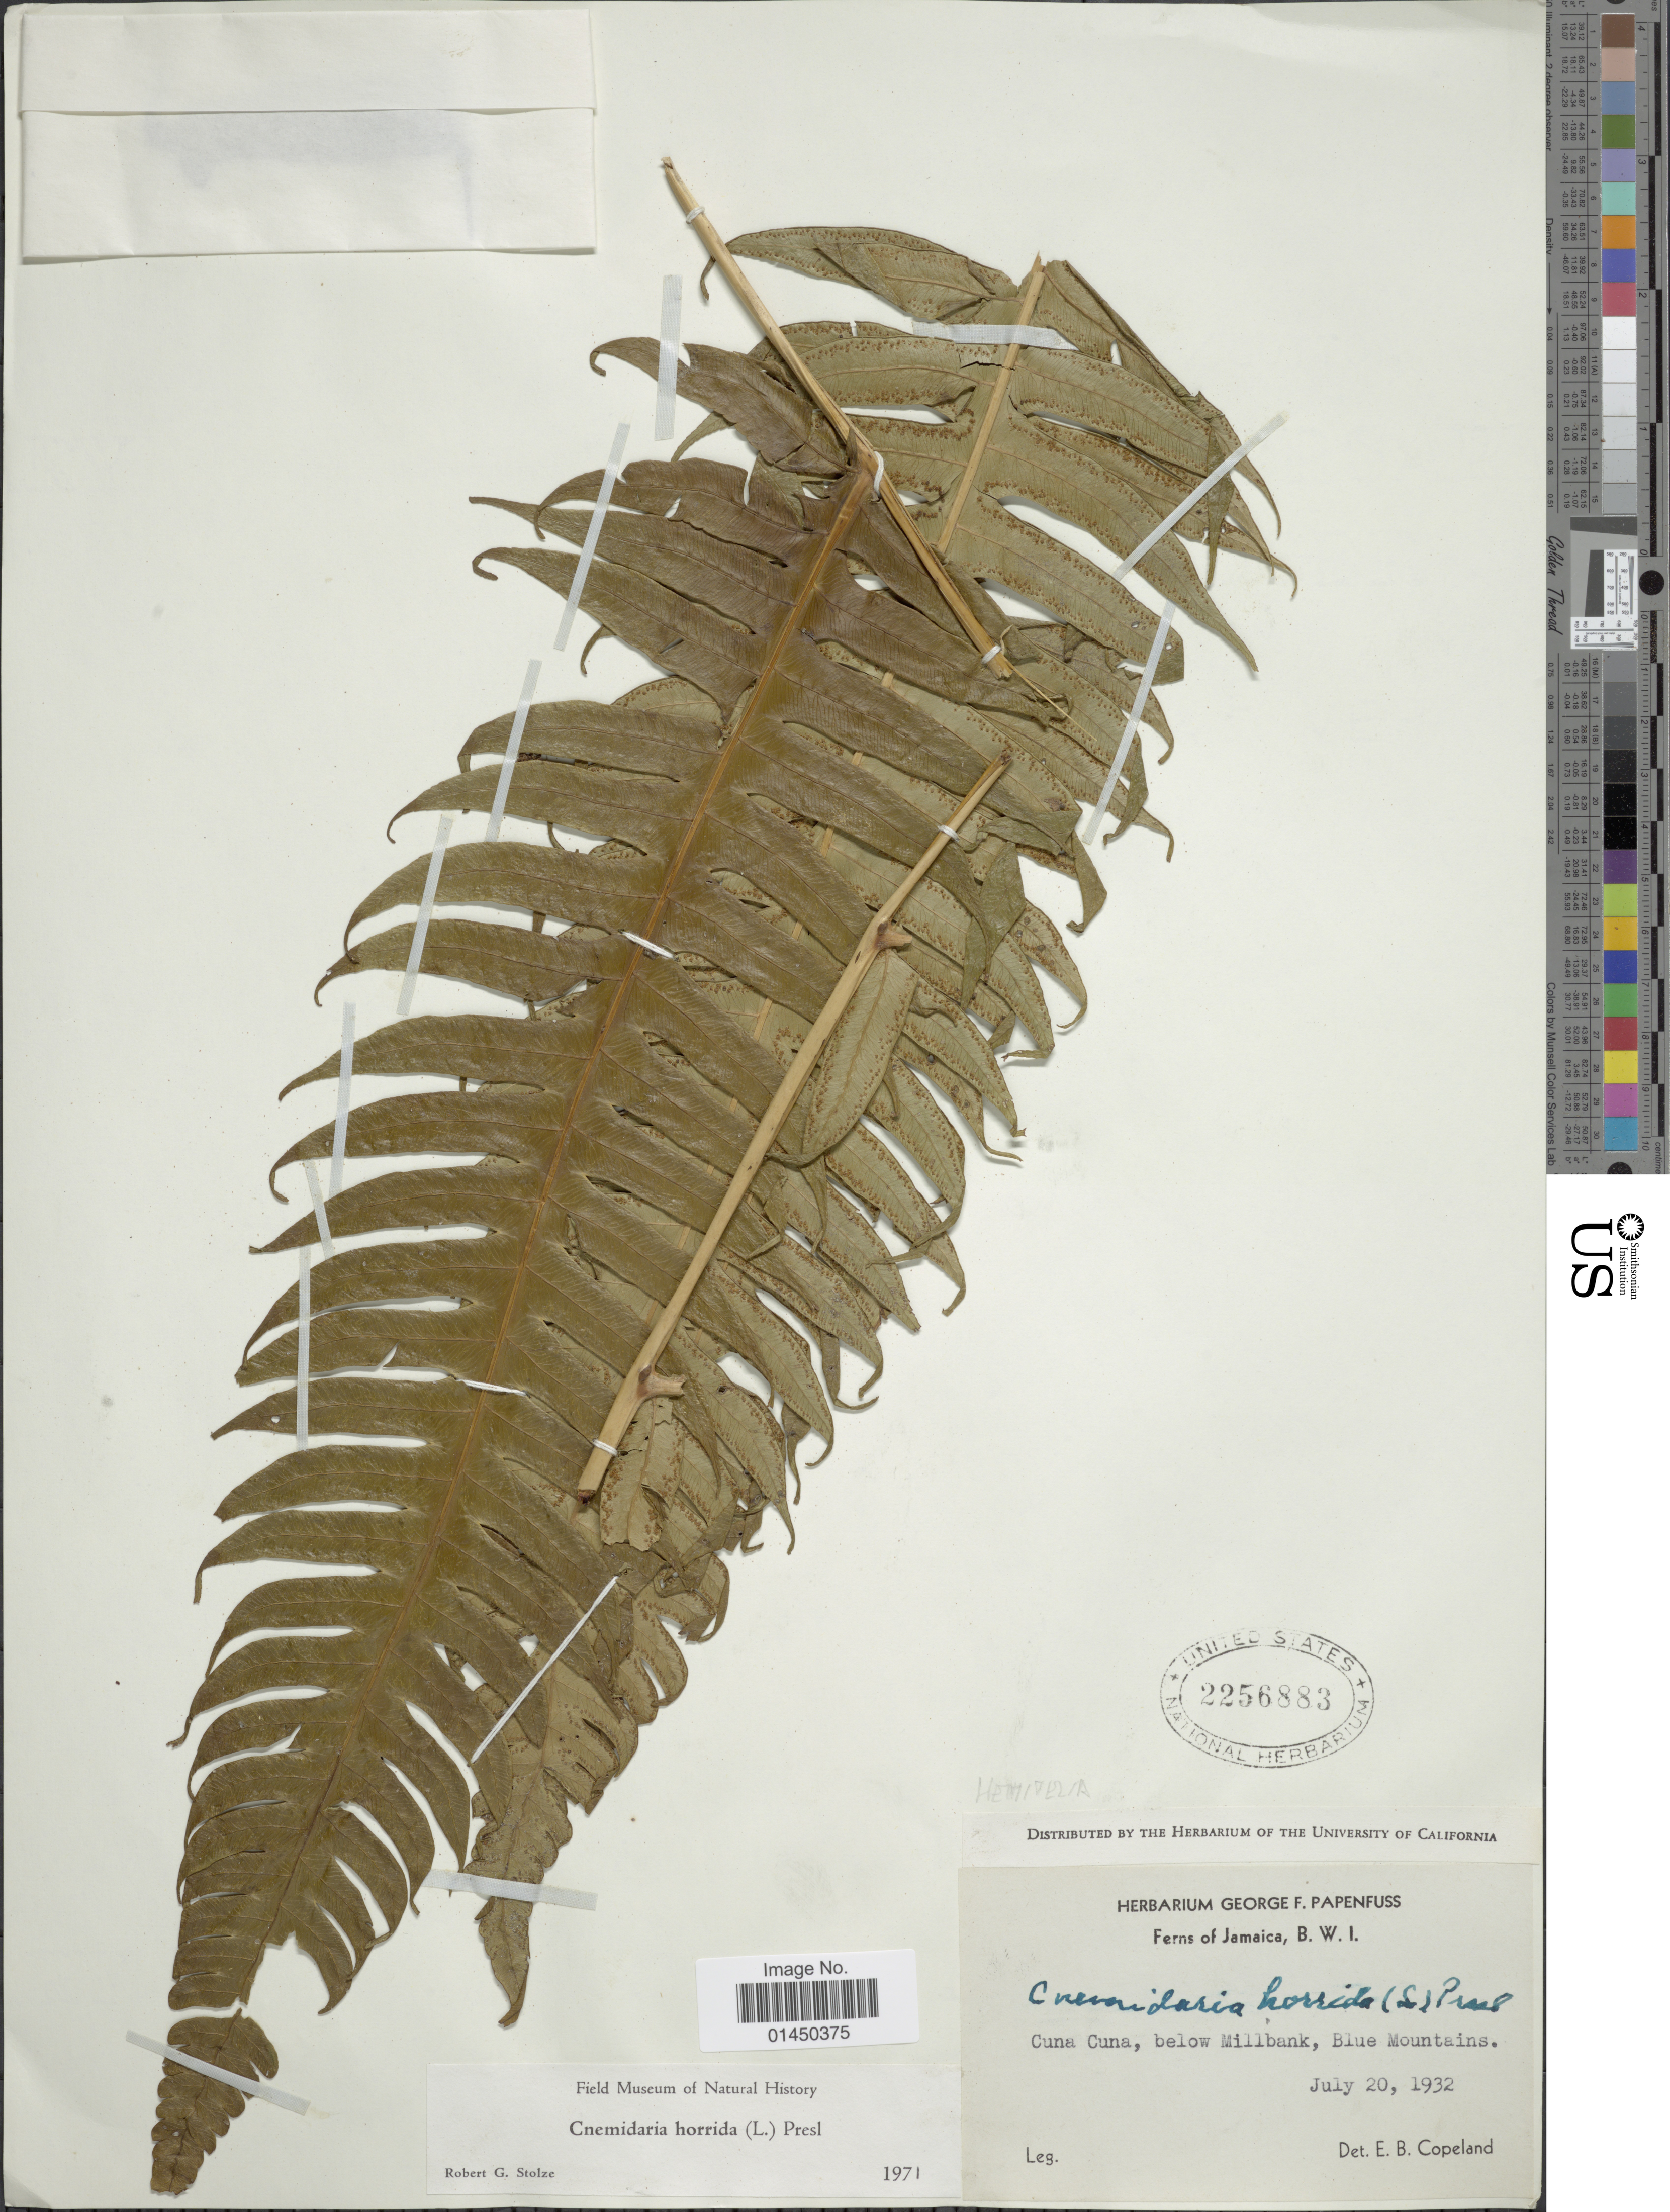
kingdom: Plantae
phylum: Tracheophyta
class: Polypodiopsida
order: Cyatheales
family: Cyatheaceae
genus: Cyathea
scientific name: Cyathea horrida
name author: (L.) Sm.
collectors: ex herb. George F. Papenfuss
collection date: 1932-07-20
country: Jamaica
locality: Cuna Cuna, below Millbank, Blue Mountains.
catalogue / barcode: US 2256883